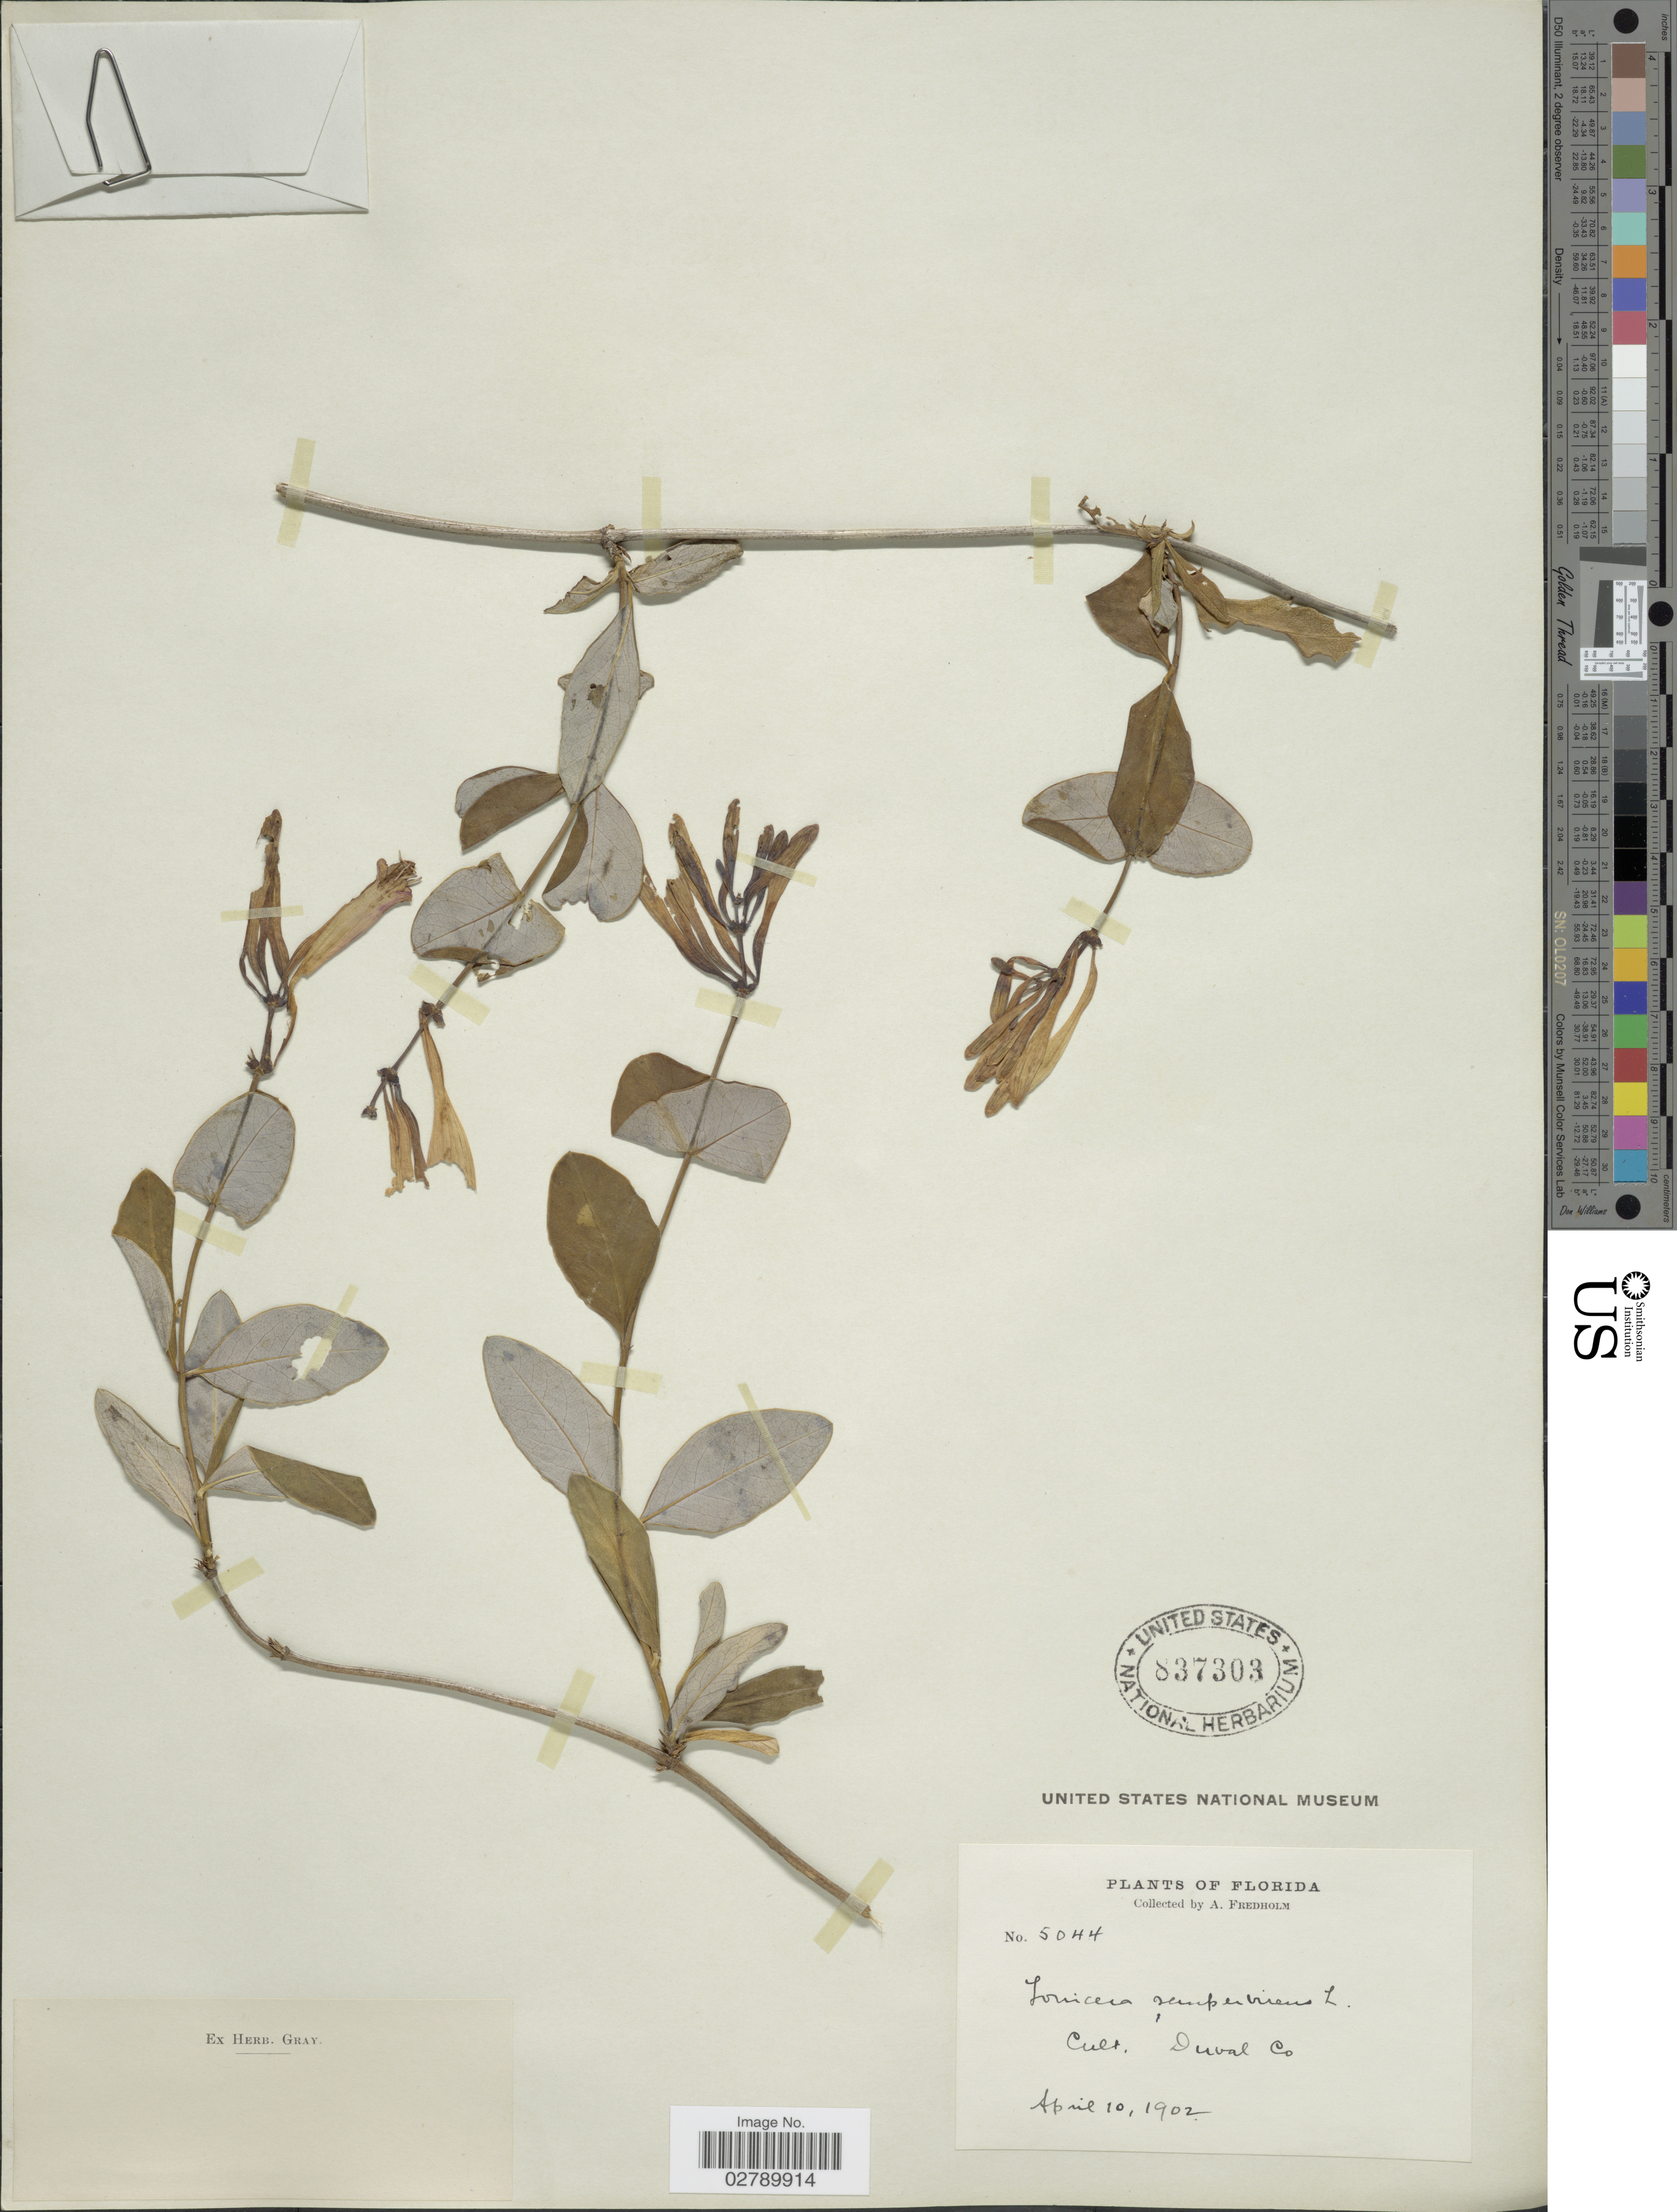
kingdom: Plantae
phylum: Tracheophyta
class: Magnoliopsida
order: Dipsacales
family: Caprifoliaceae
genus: Lonicera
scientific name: Lonicera sempervirens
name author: L.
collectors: A. Fredholm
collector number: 5044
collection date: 1902-04-10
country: United States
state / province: Florida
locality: Duval Co.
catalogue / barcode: US 837303